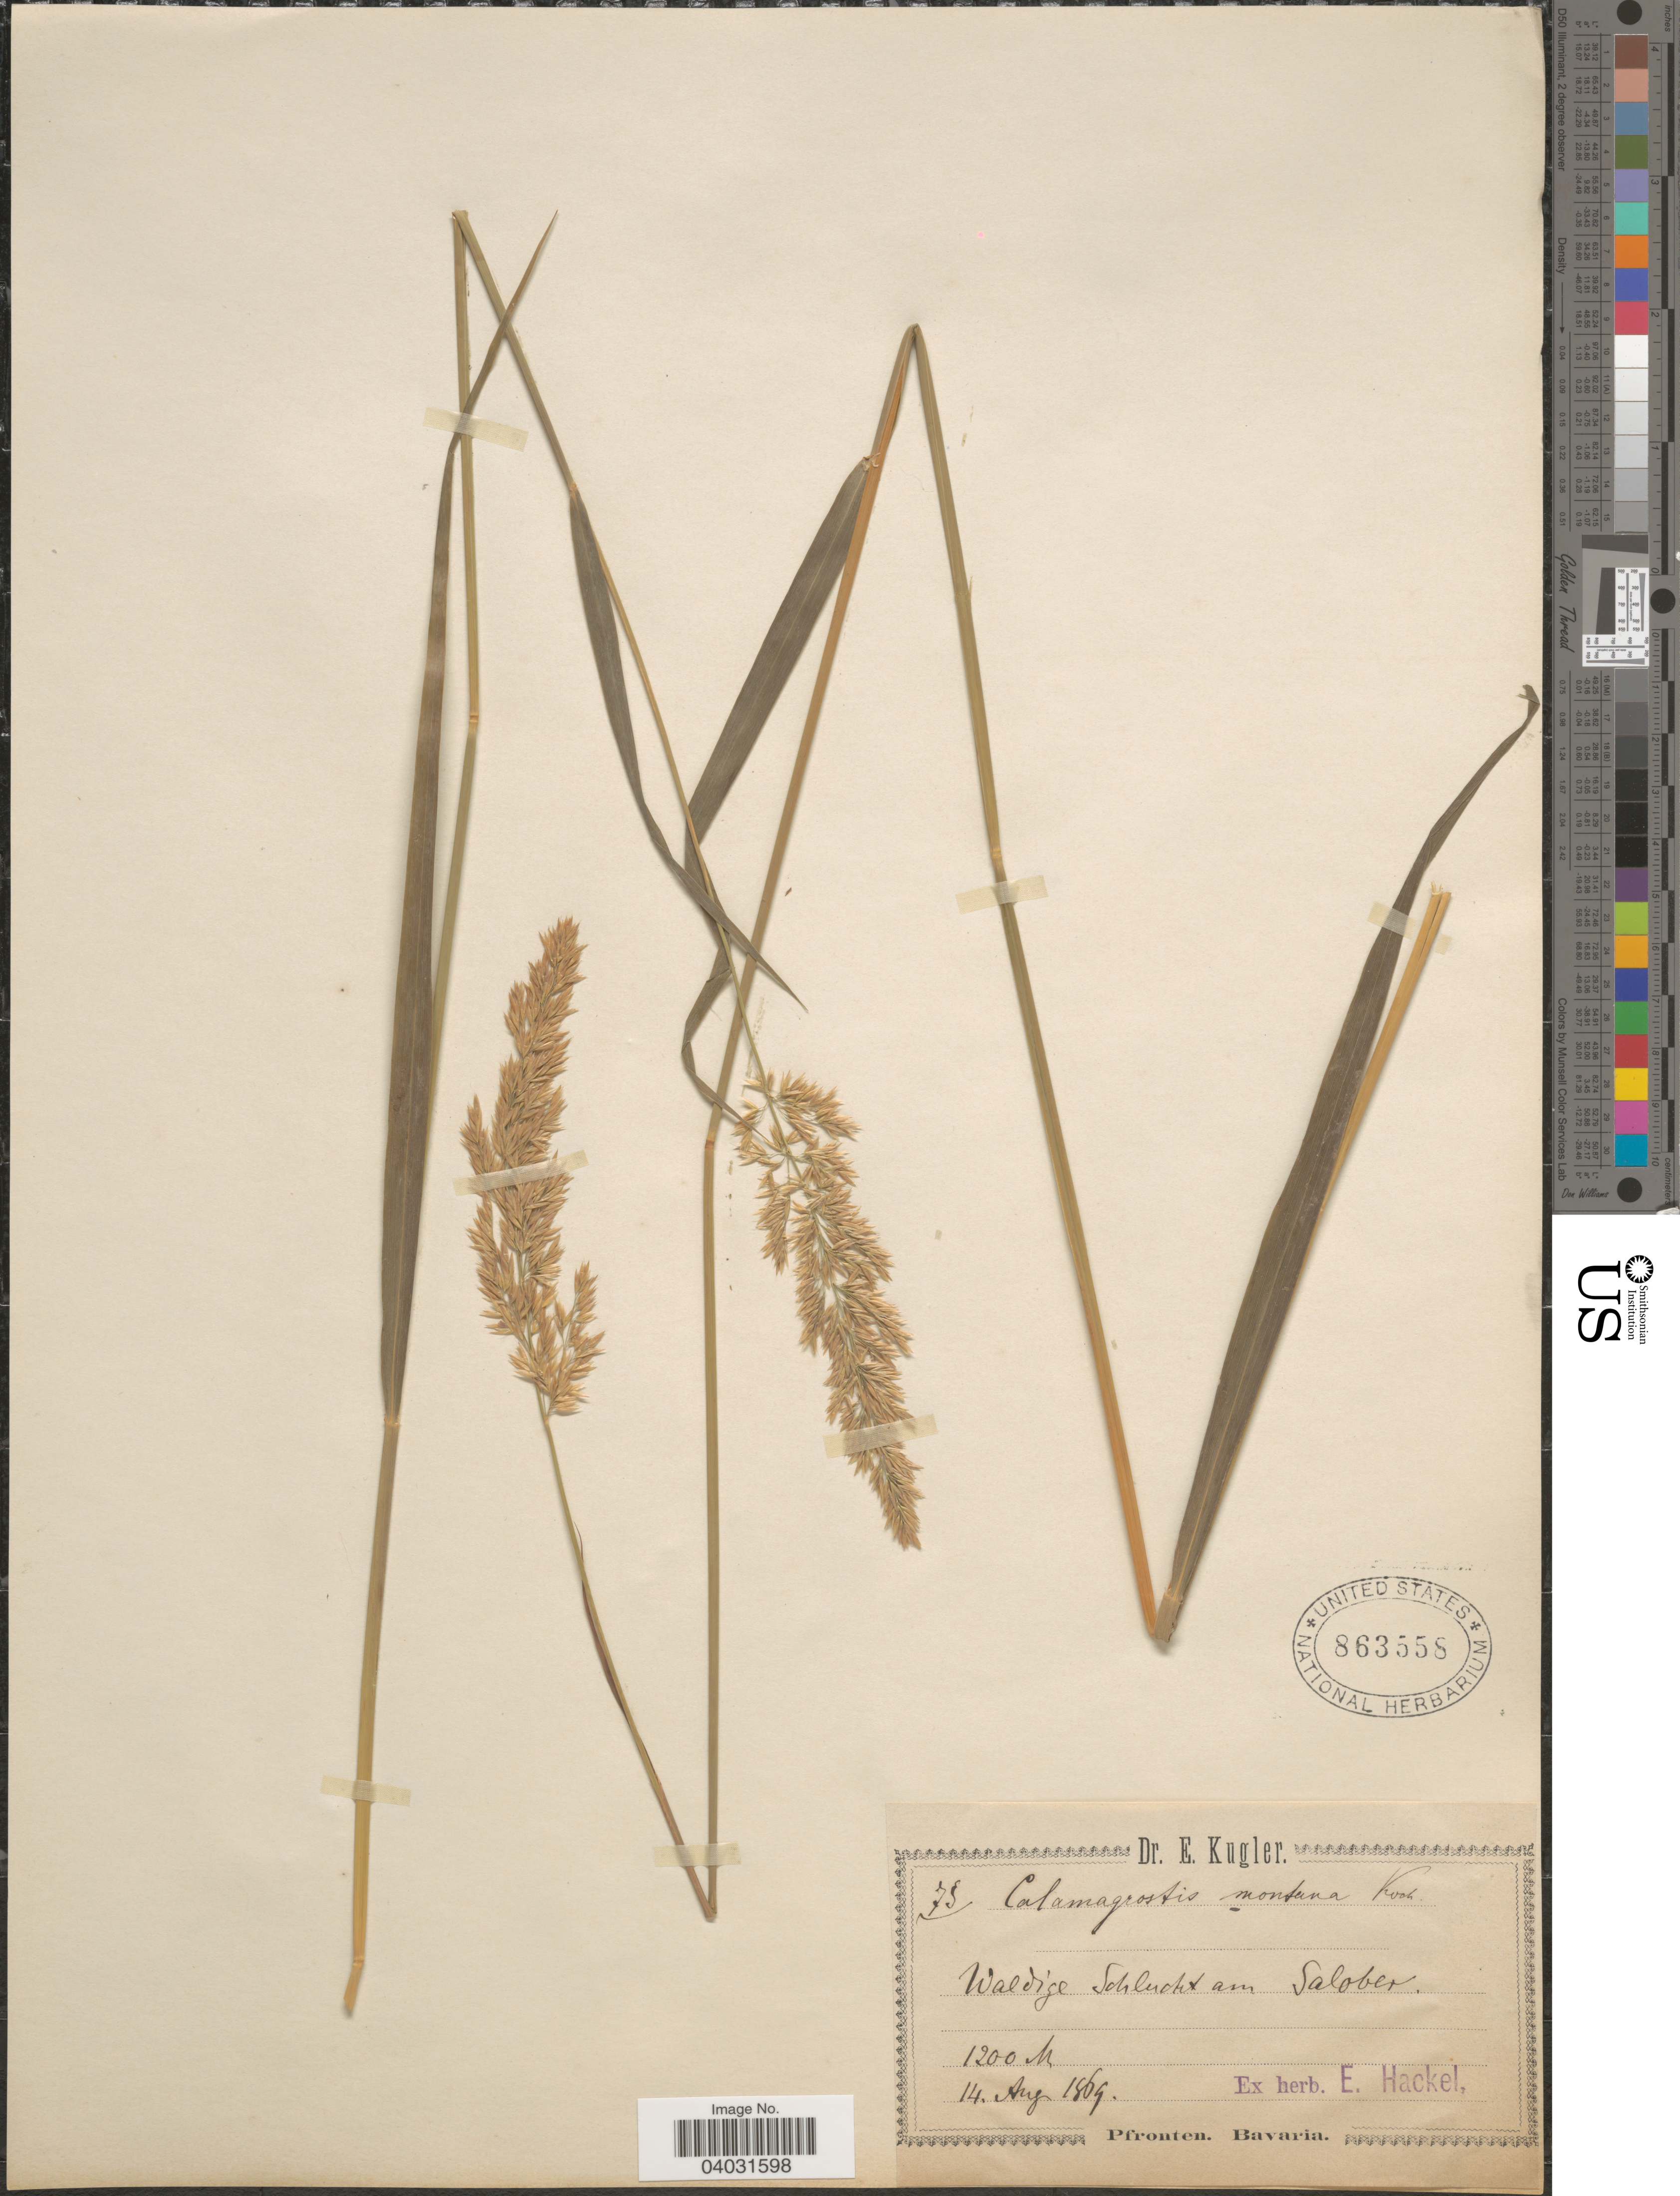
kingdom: Plantae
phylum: Tracheophyta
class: Liliopsida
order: Poales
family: Poaceae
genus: Calamagrostis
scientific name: Calamagrostis varia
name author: Host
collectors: E. Kugler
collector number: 75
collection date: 1864-08-14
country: Germany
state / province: Bayern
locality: Waldige Schlucht am Salober. Pfronten Bavaria.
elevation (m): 1200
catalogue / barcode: US 863558